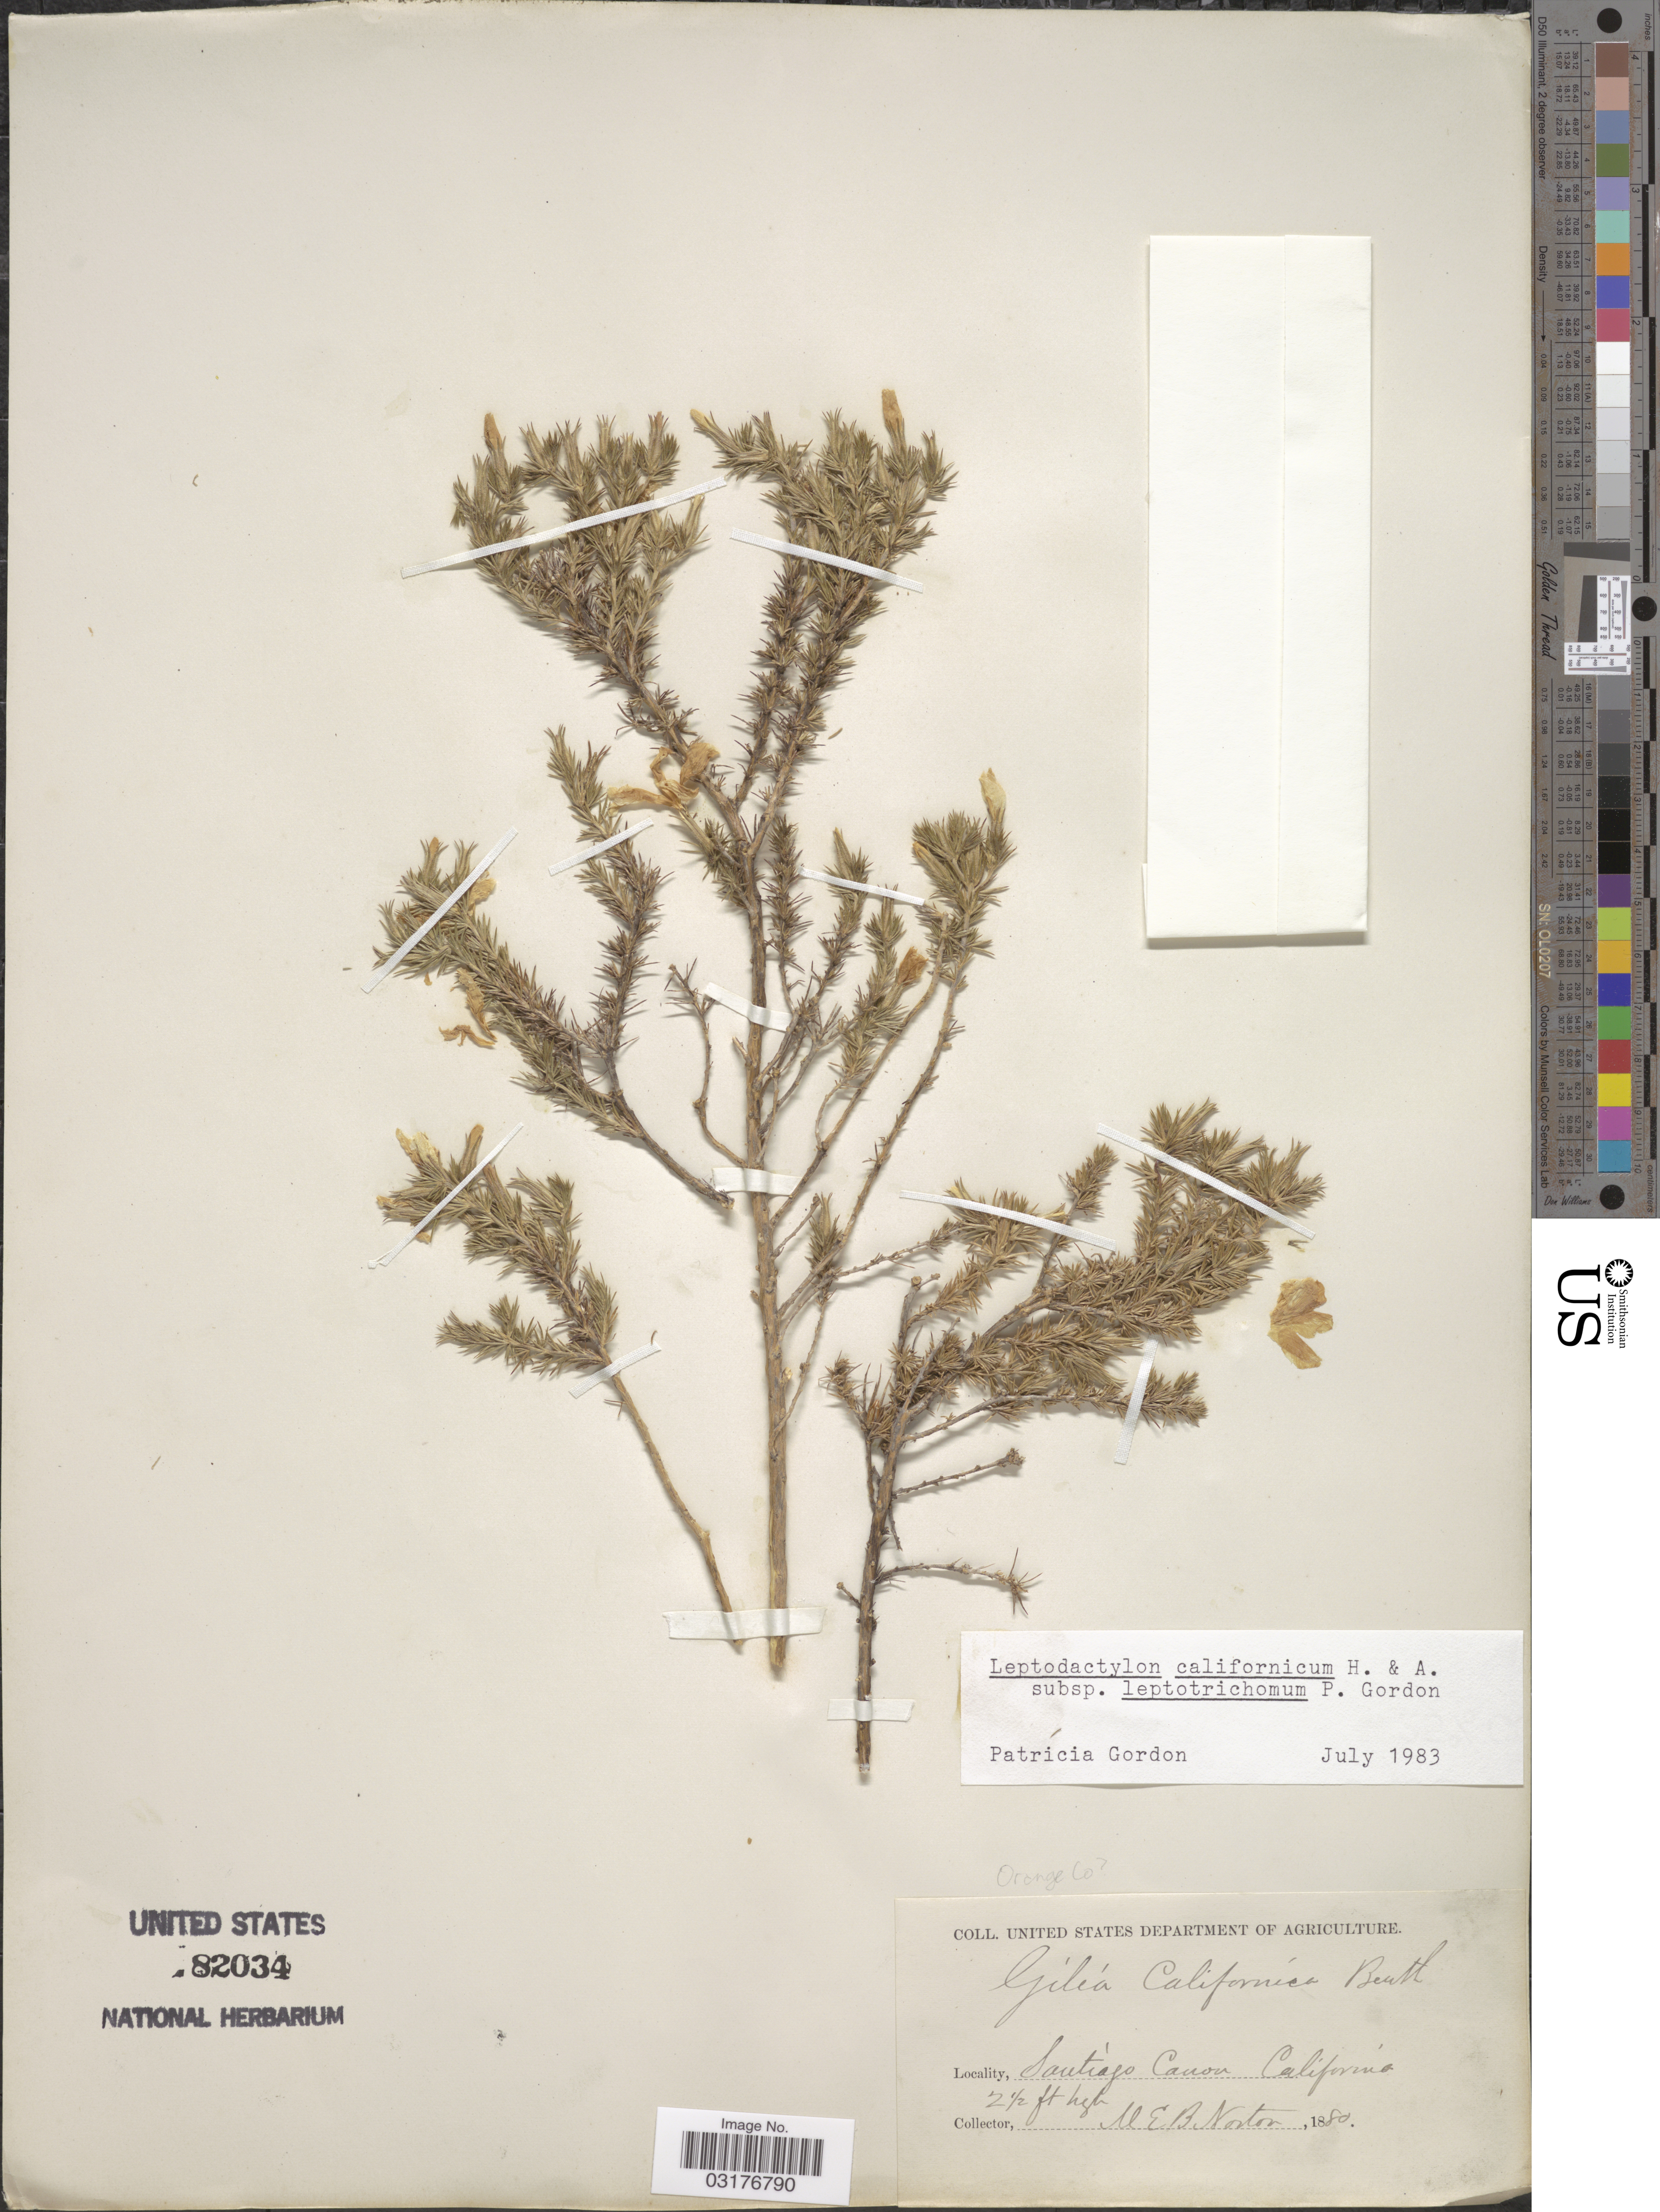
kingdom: Plantae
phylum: Tracheophyta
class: Magnoliopsida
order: Ericales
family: Polemoniaceae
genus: Linanthus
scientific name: Linanthus californicus subsp. glandulosus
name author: (Eastw.) J.M. Porter & R. Patt.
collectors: M. Norton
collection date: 1880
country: United States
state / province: California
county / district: Orange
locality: Santiago Canon. Orange Co [unsure placement]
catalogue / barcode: US 82034